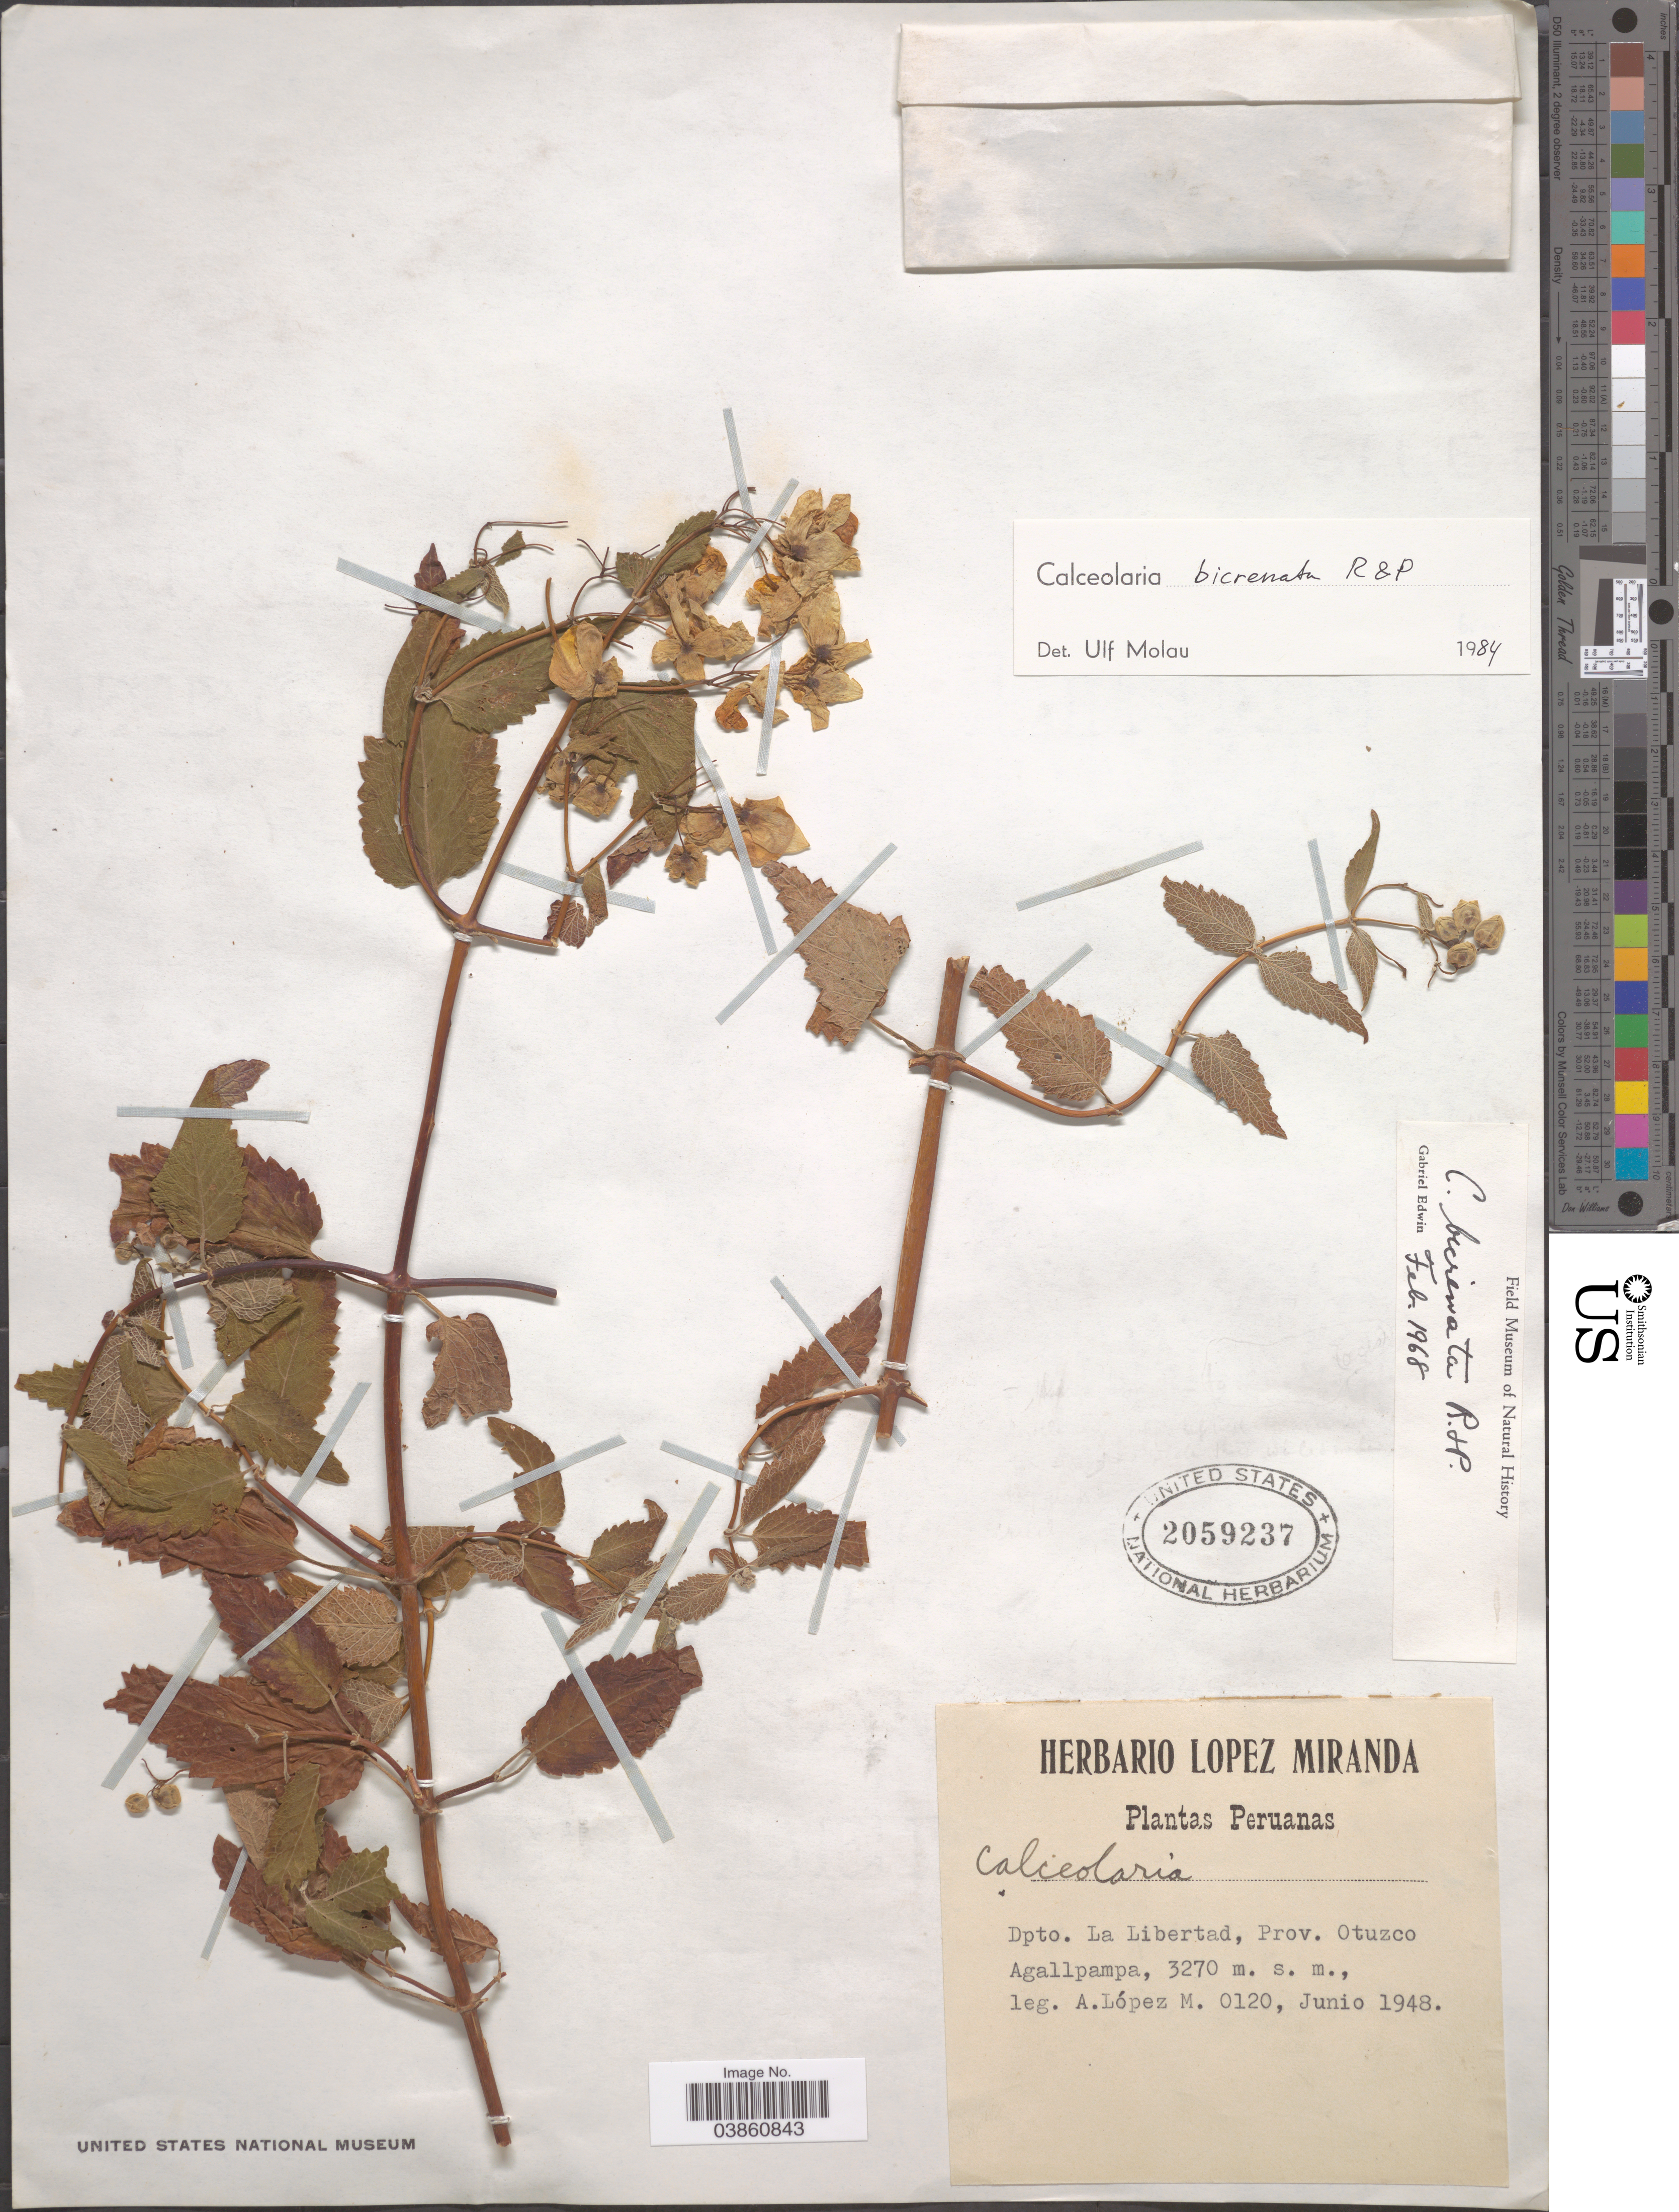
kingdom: Plantae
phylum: Tracheophyta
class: Magnoliopsida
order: Lamiales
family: Calceolariaceae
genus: Calceolaria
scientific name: Calceolaria bicrenata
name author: Ruiz & Pav.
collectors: A. López M.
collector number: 0120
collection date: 1948-06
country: Peru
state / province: La Libertad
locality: Dpto. La Libertad, Prov. Otuzco, Agallpampa.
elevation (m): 3270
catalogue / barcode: US 2059237